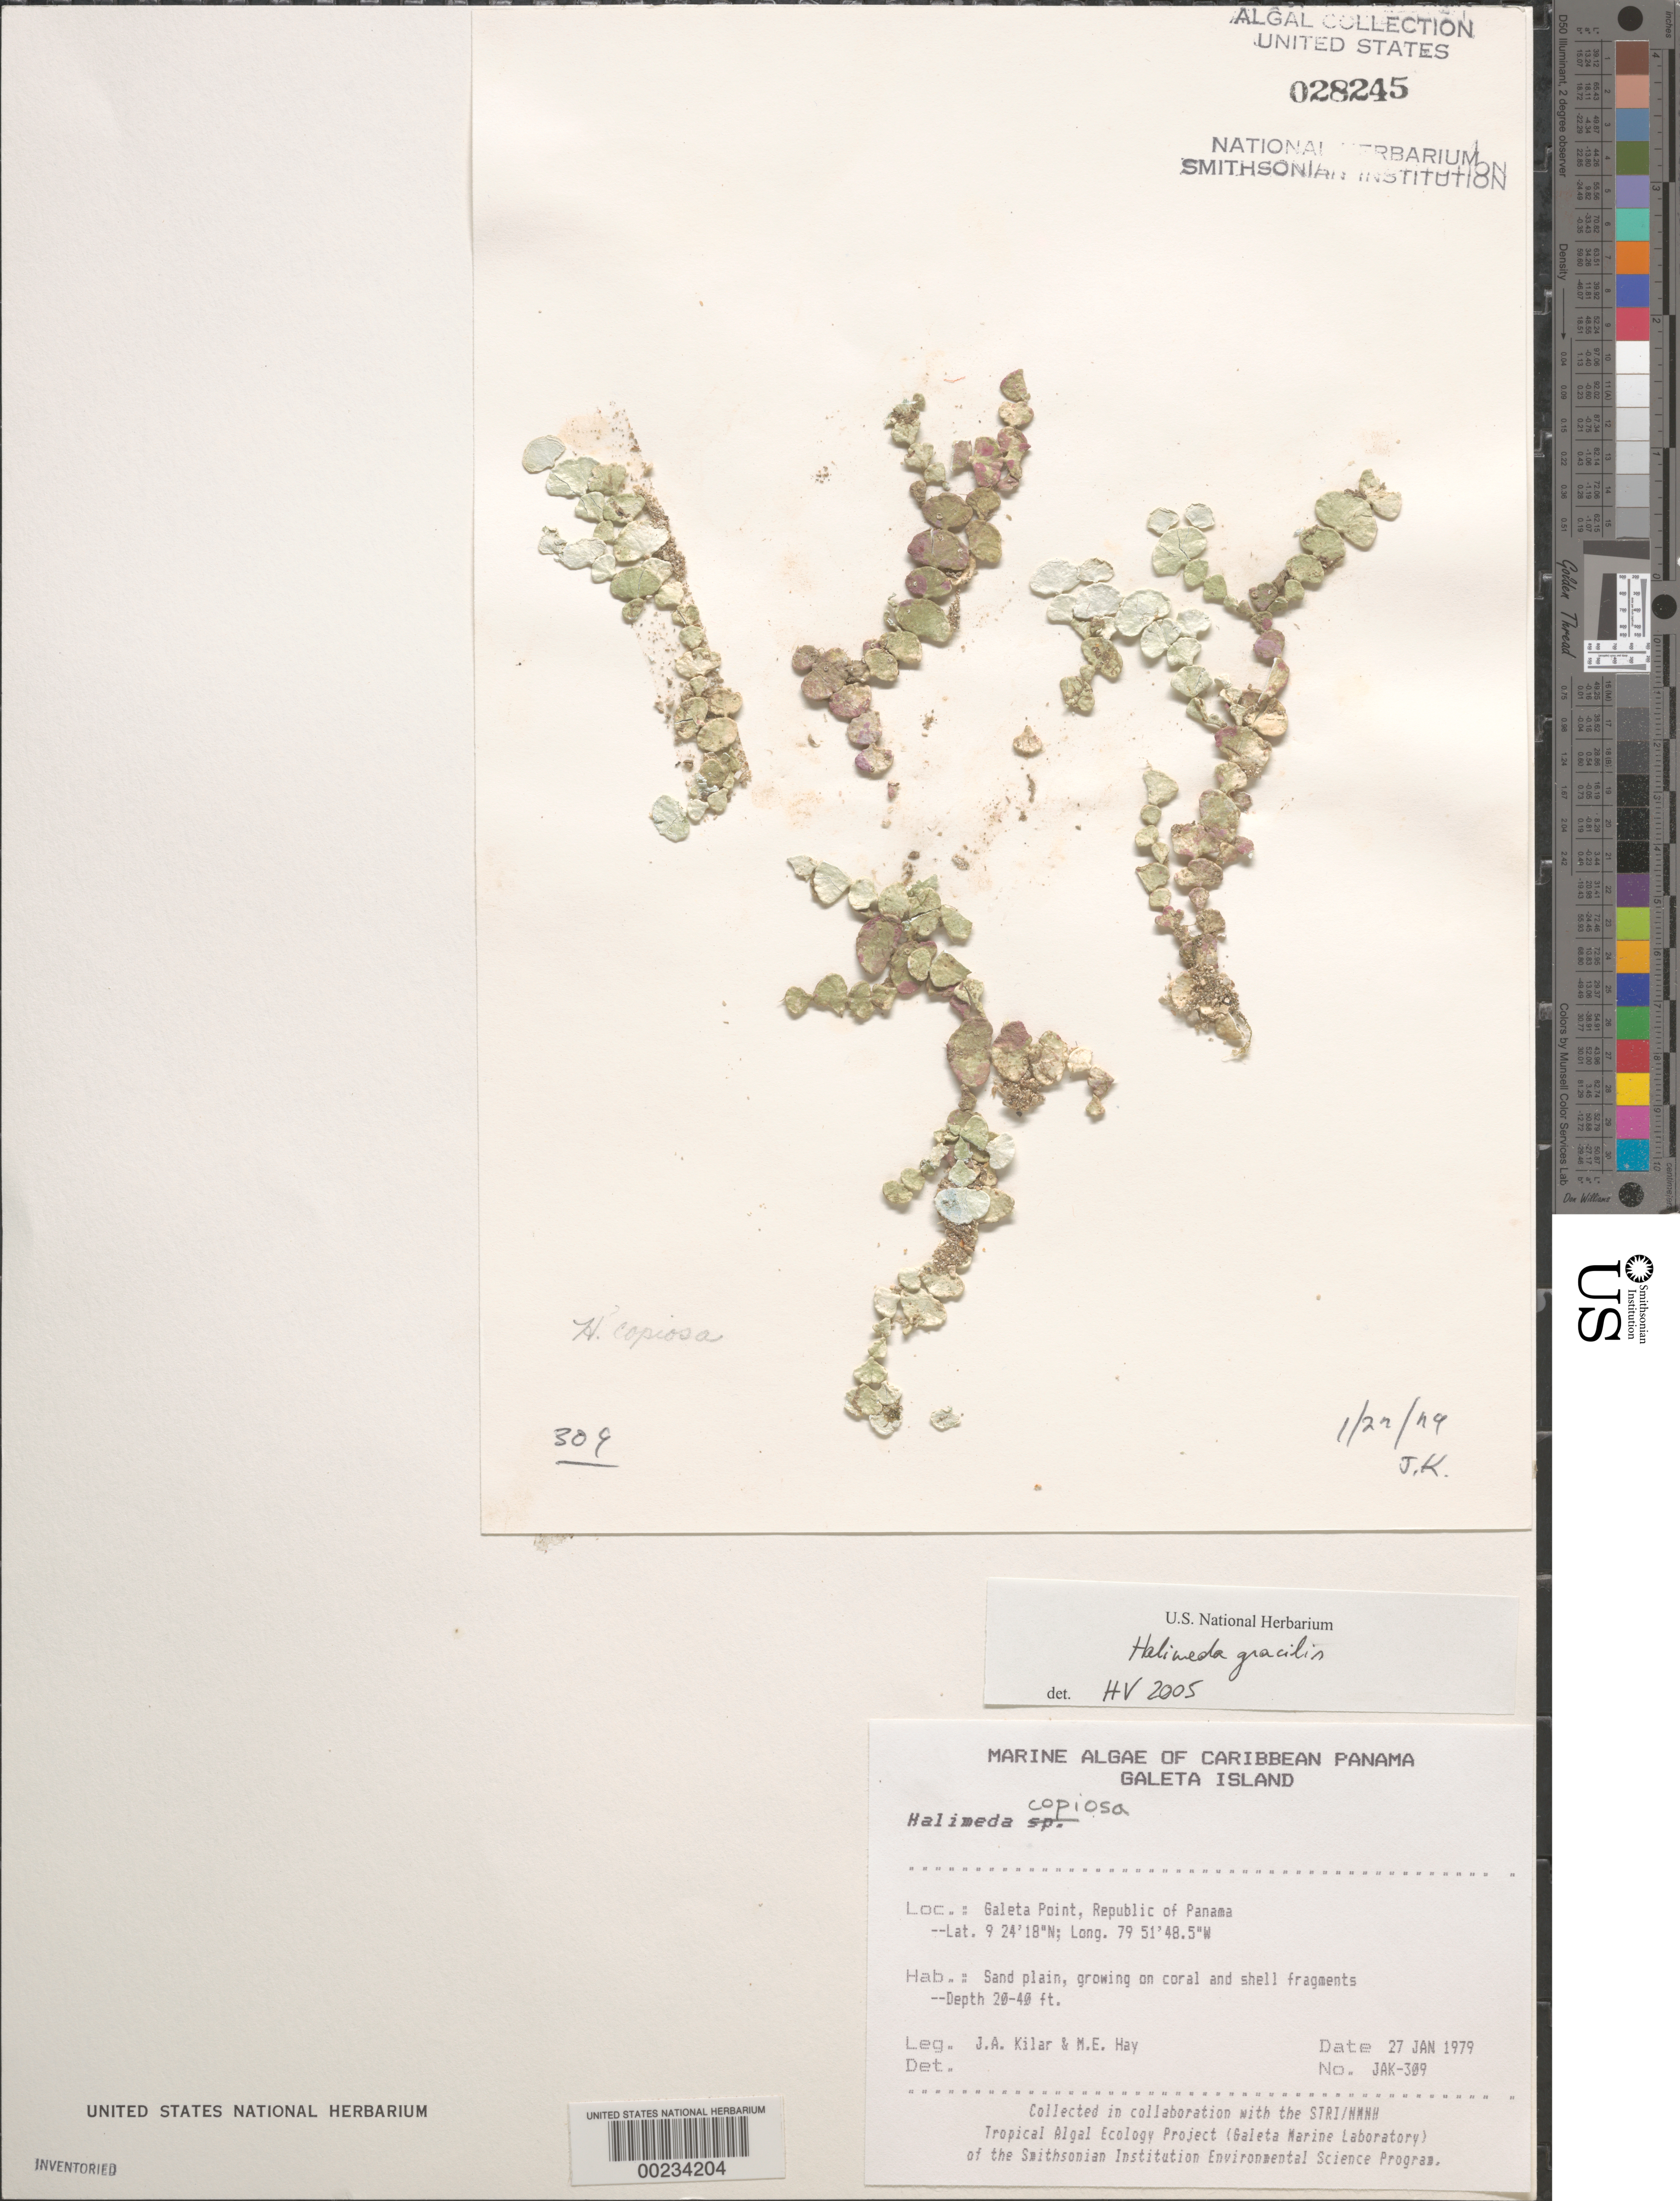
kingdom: Plantae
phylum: Chlorophyta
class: Ulvophyceae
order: Bryopsidales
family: Halimedaceae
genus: Halimeda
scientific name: Halimeda gracilis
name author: Harv. ex J. Agardh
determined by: Verbruggen, H.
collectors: J. A. Kilar & M. E. Hay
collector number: JAK-309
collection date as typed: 27 Jan 1979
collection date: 1979-01-27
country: Panama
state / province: Colón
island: Galeta Island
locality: Galeta Point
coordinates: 9 24' 18" N, 79 51' 48.5" W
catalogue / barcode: US 28245